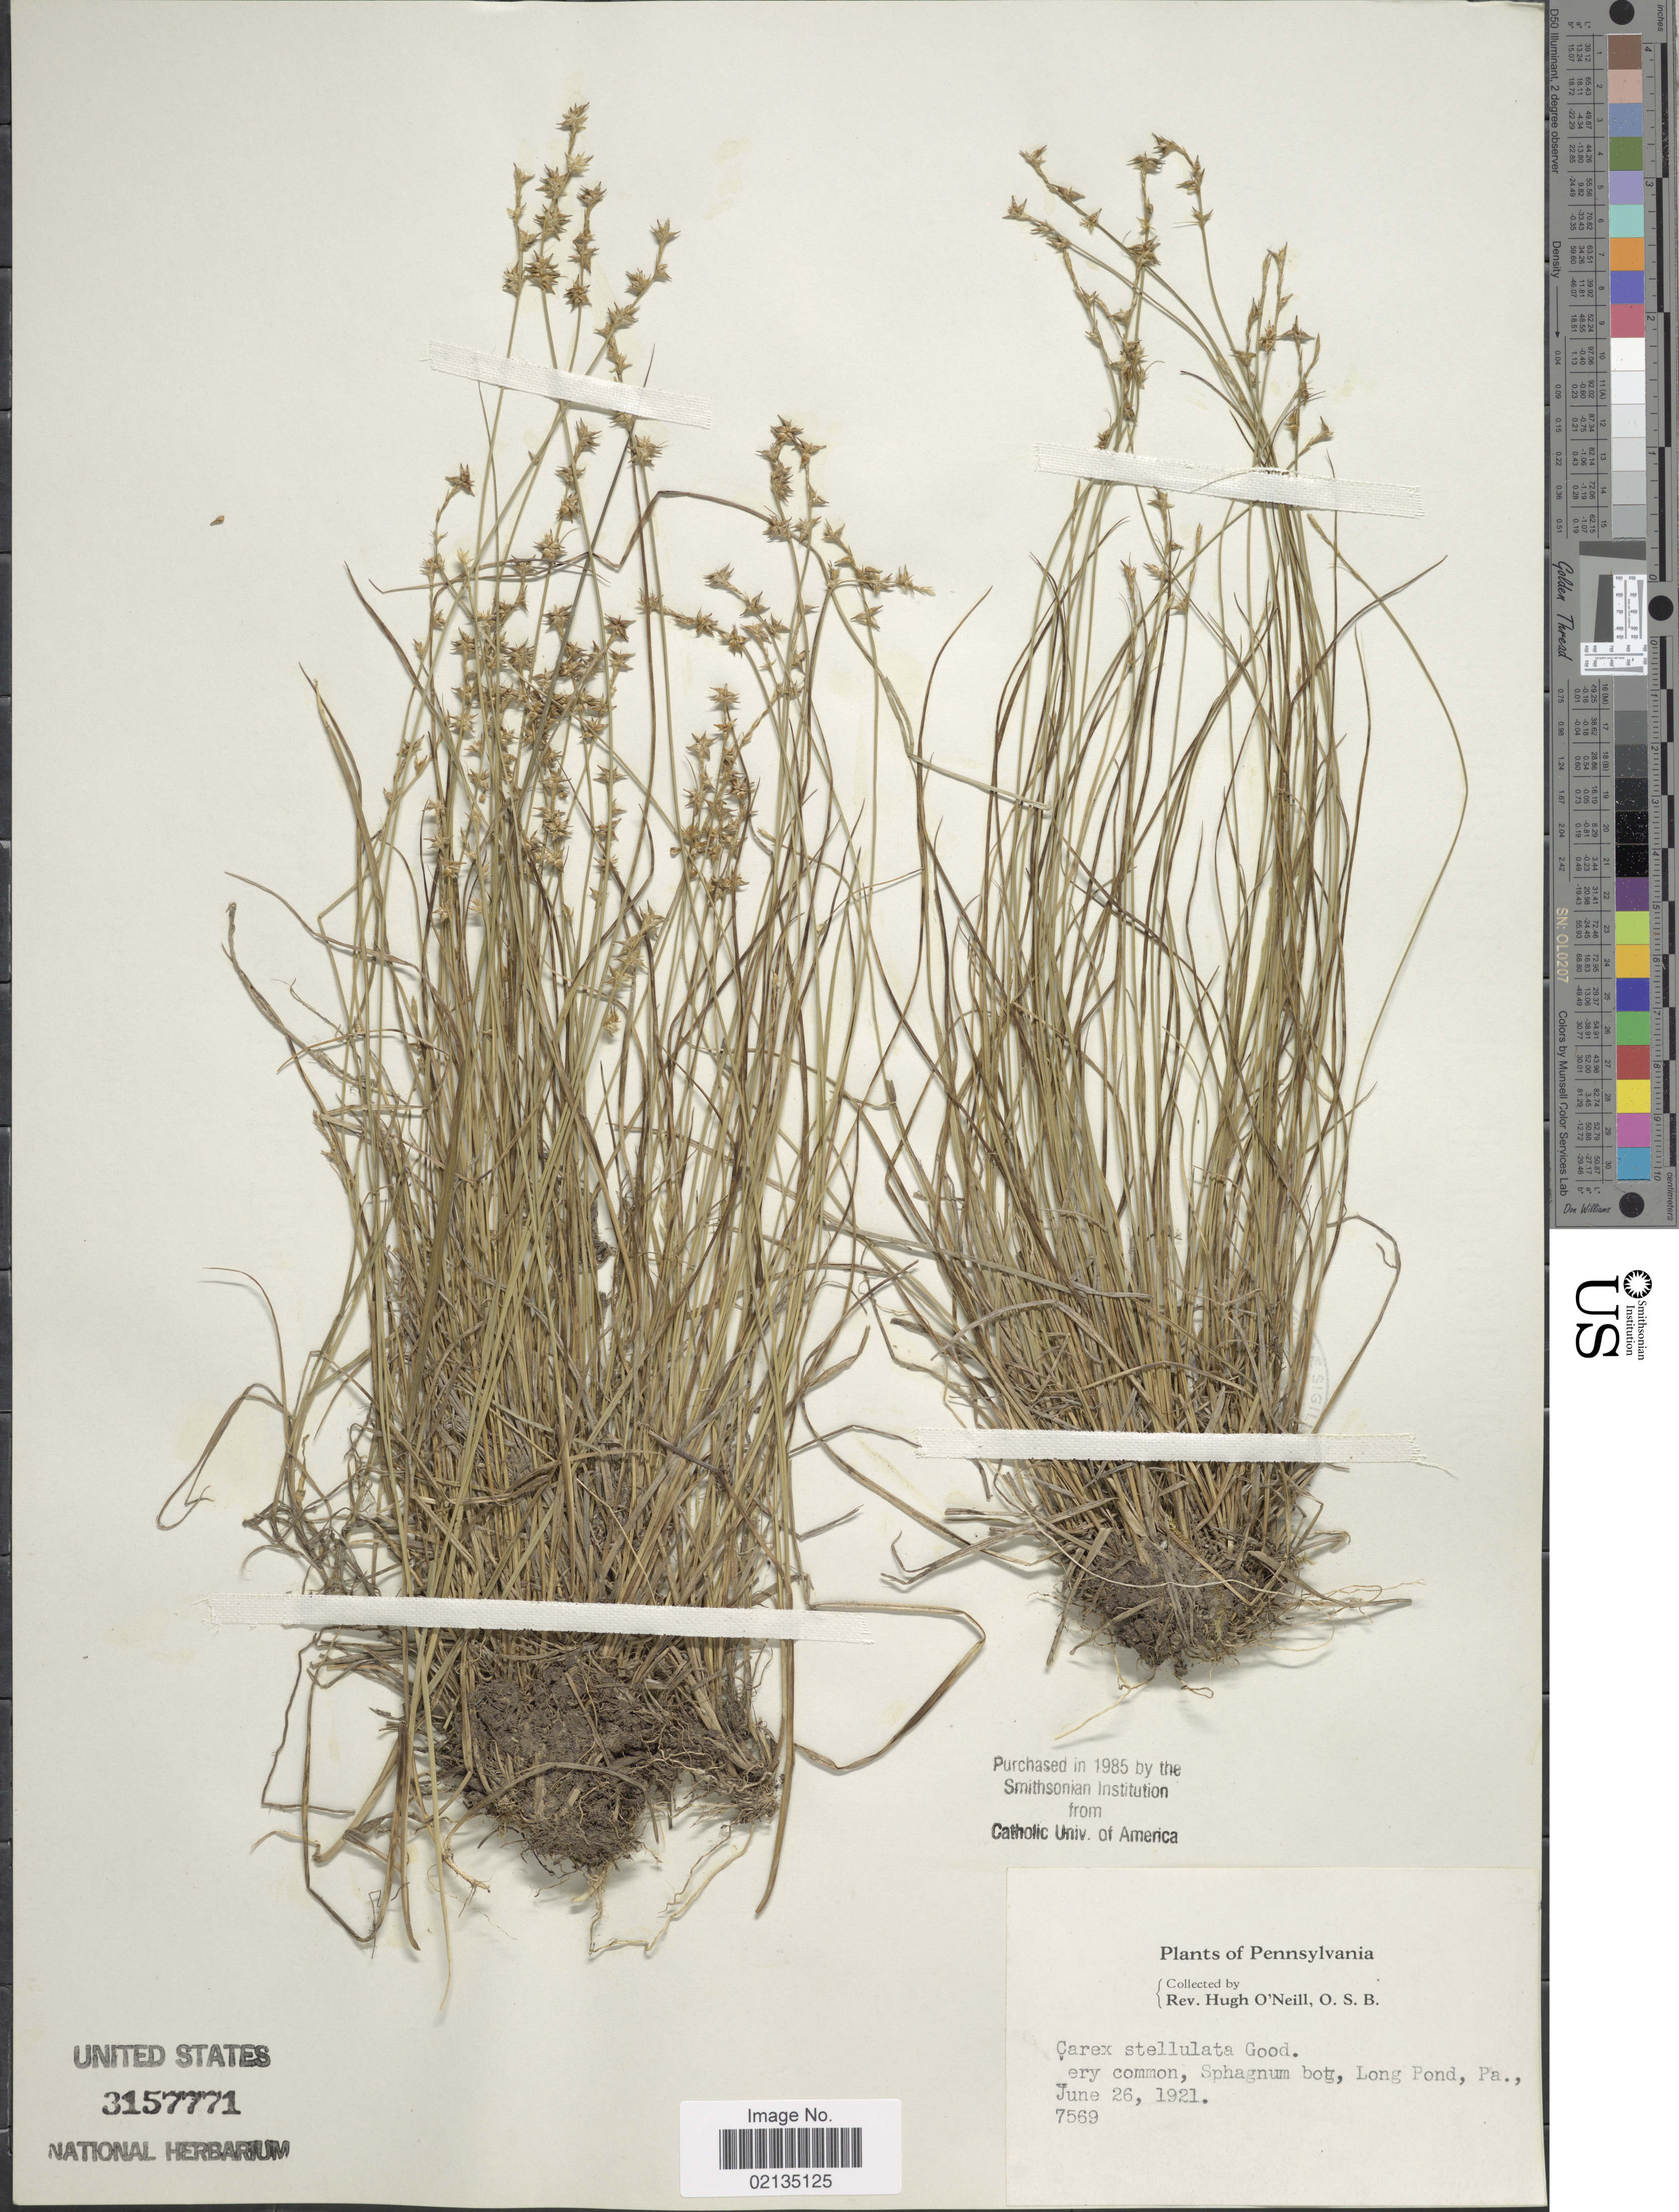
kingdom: Plantae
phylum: Tracheophyta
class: Liliopsida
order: Poales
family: Cyperaceae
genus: Carex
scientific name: Carex echinata subsp. echinata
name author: Murray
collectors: H. O'Neill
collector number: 7569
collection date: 1921-06-26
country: United States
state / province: Pennsylvania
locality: Pennsylvania, Sphagnum bog, Long Pond, Pa.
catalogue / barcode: US 3157771